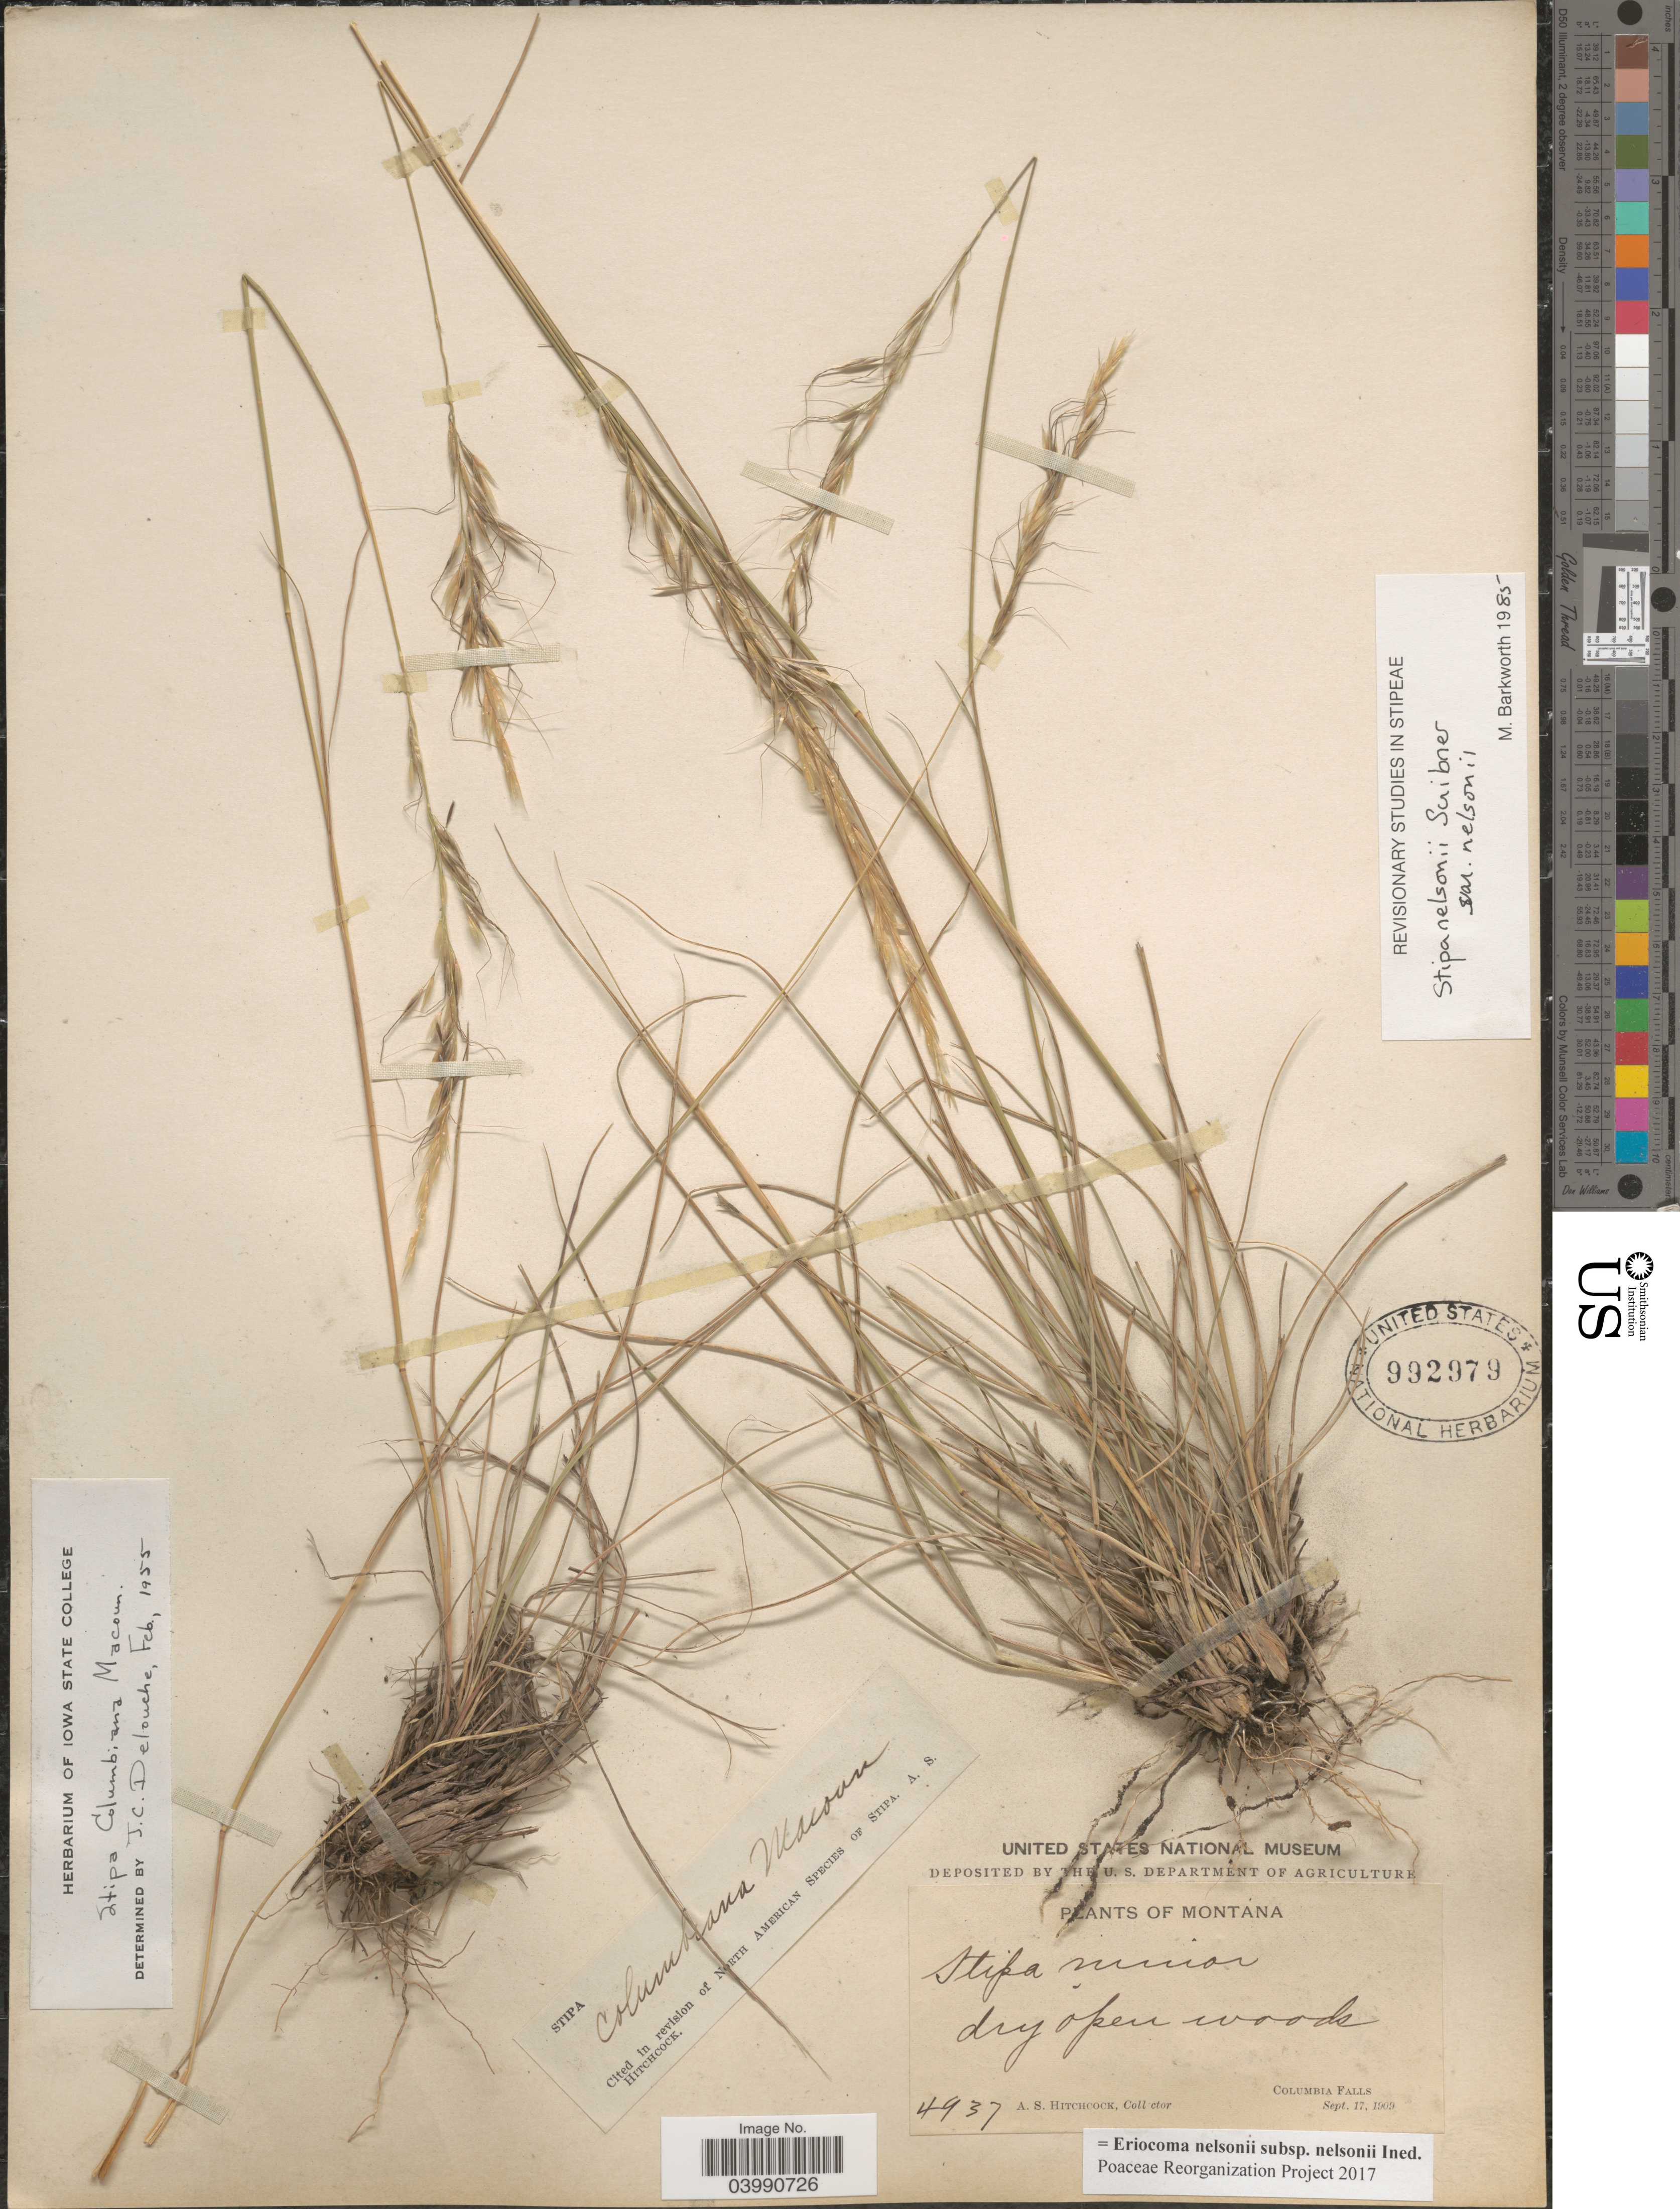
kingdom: Plantae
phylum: Tracheophyta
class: Liliopsida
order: Poales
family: Poaceae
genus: Eriocoma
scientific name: Eriocoma nelsonii subsp. nelsonii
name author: (Scribn.) Romasch.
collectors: A. S. Hitchcock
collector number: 4937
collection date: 1909-09-17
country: United States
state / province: Montana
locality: Columbia Falls.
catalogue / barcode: US 992979